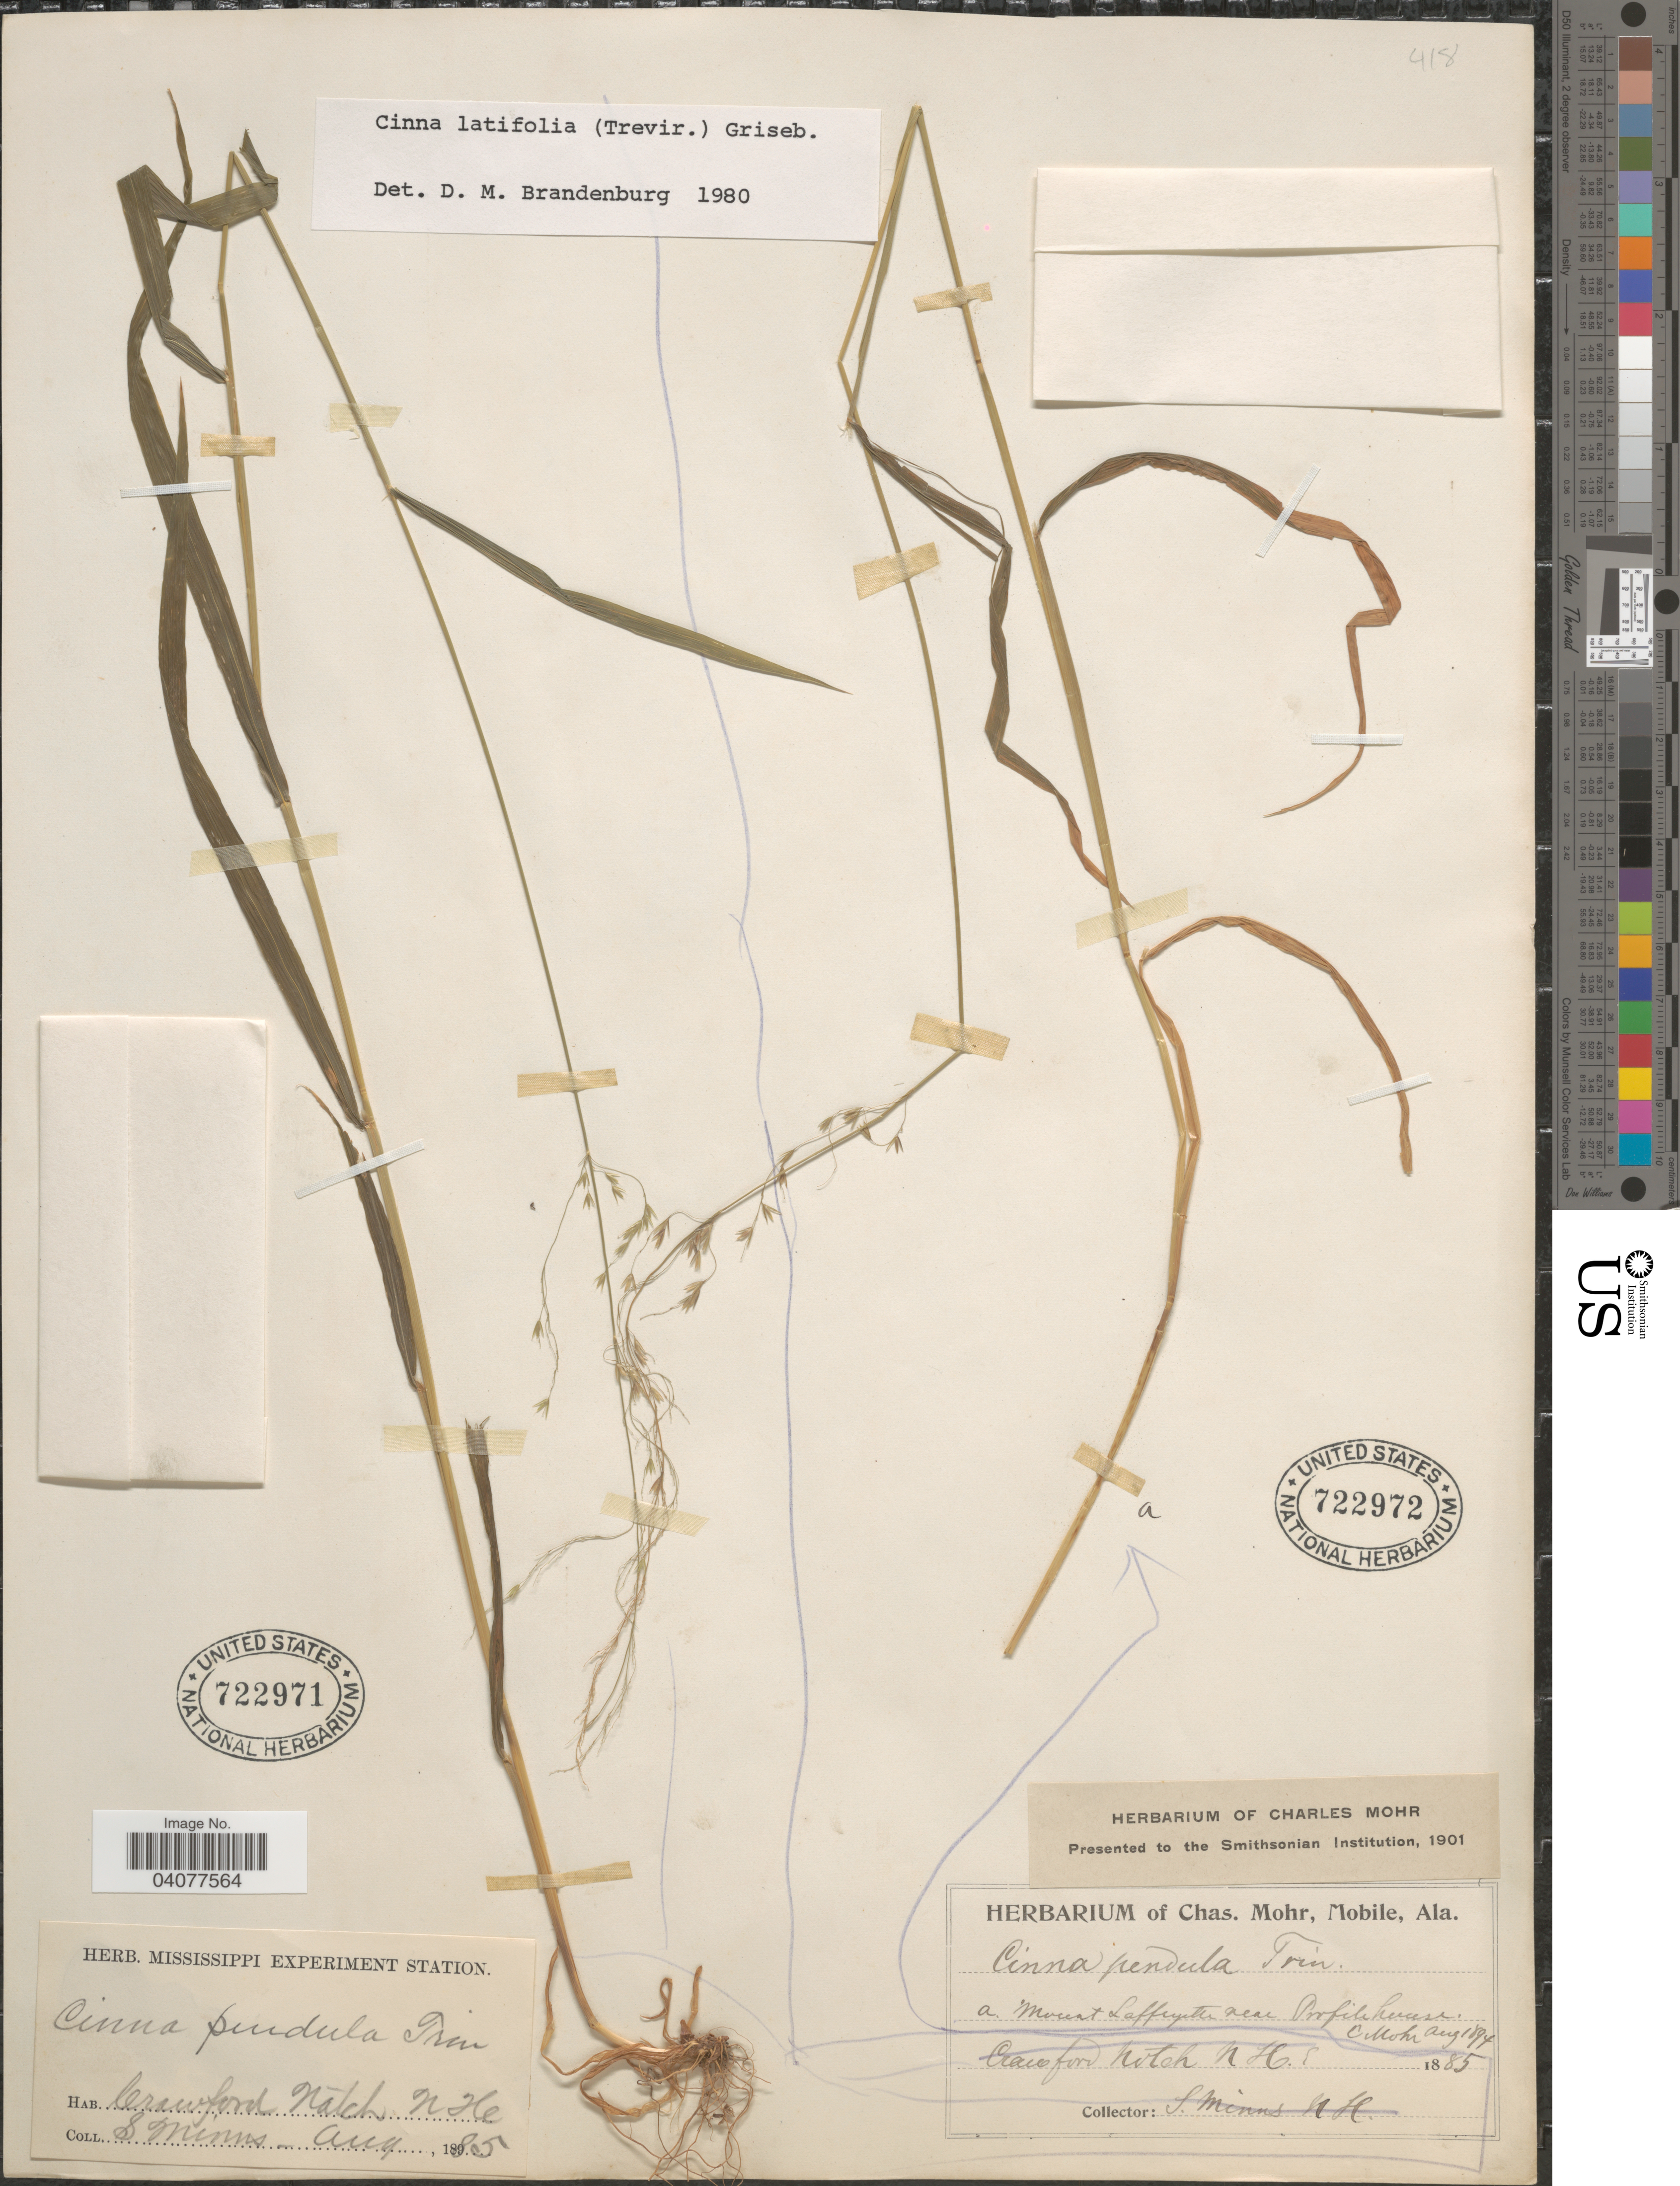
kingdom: Plantae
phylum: Tracheophyta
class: Liliopsida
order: Poales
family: Poaceae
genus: Cinna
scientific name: Cinna latifolia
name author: (Trevir. ex Goeppert) Griseb.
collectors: Mohr, C. T. (herbarium)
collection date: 1894-08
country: United States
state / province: Alabama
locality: Mount Lafayette near Profile house.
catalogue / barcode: US 722972-2